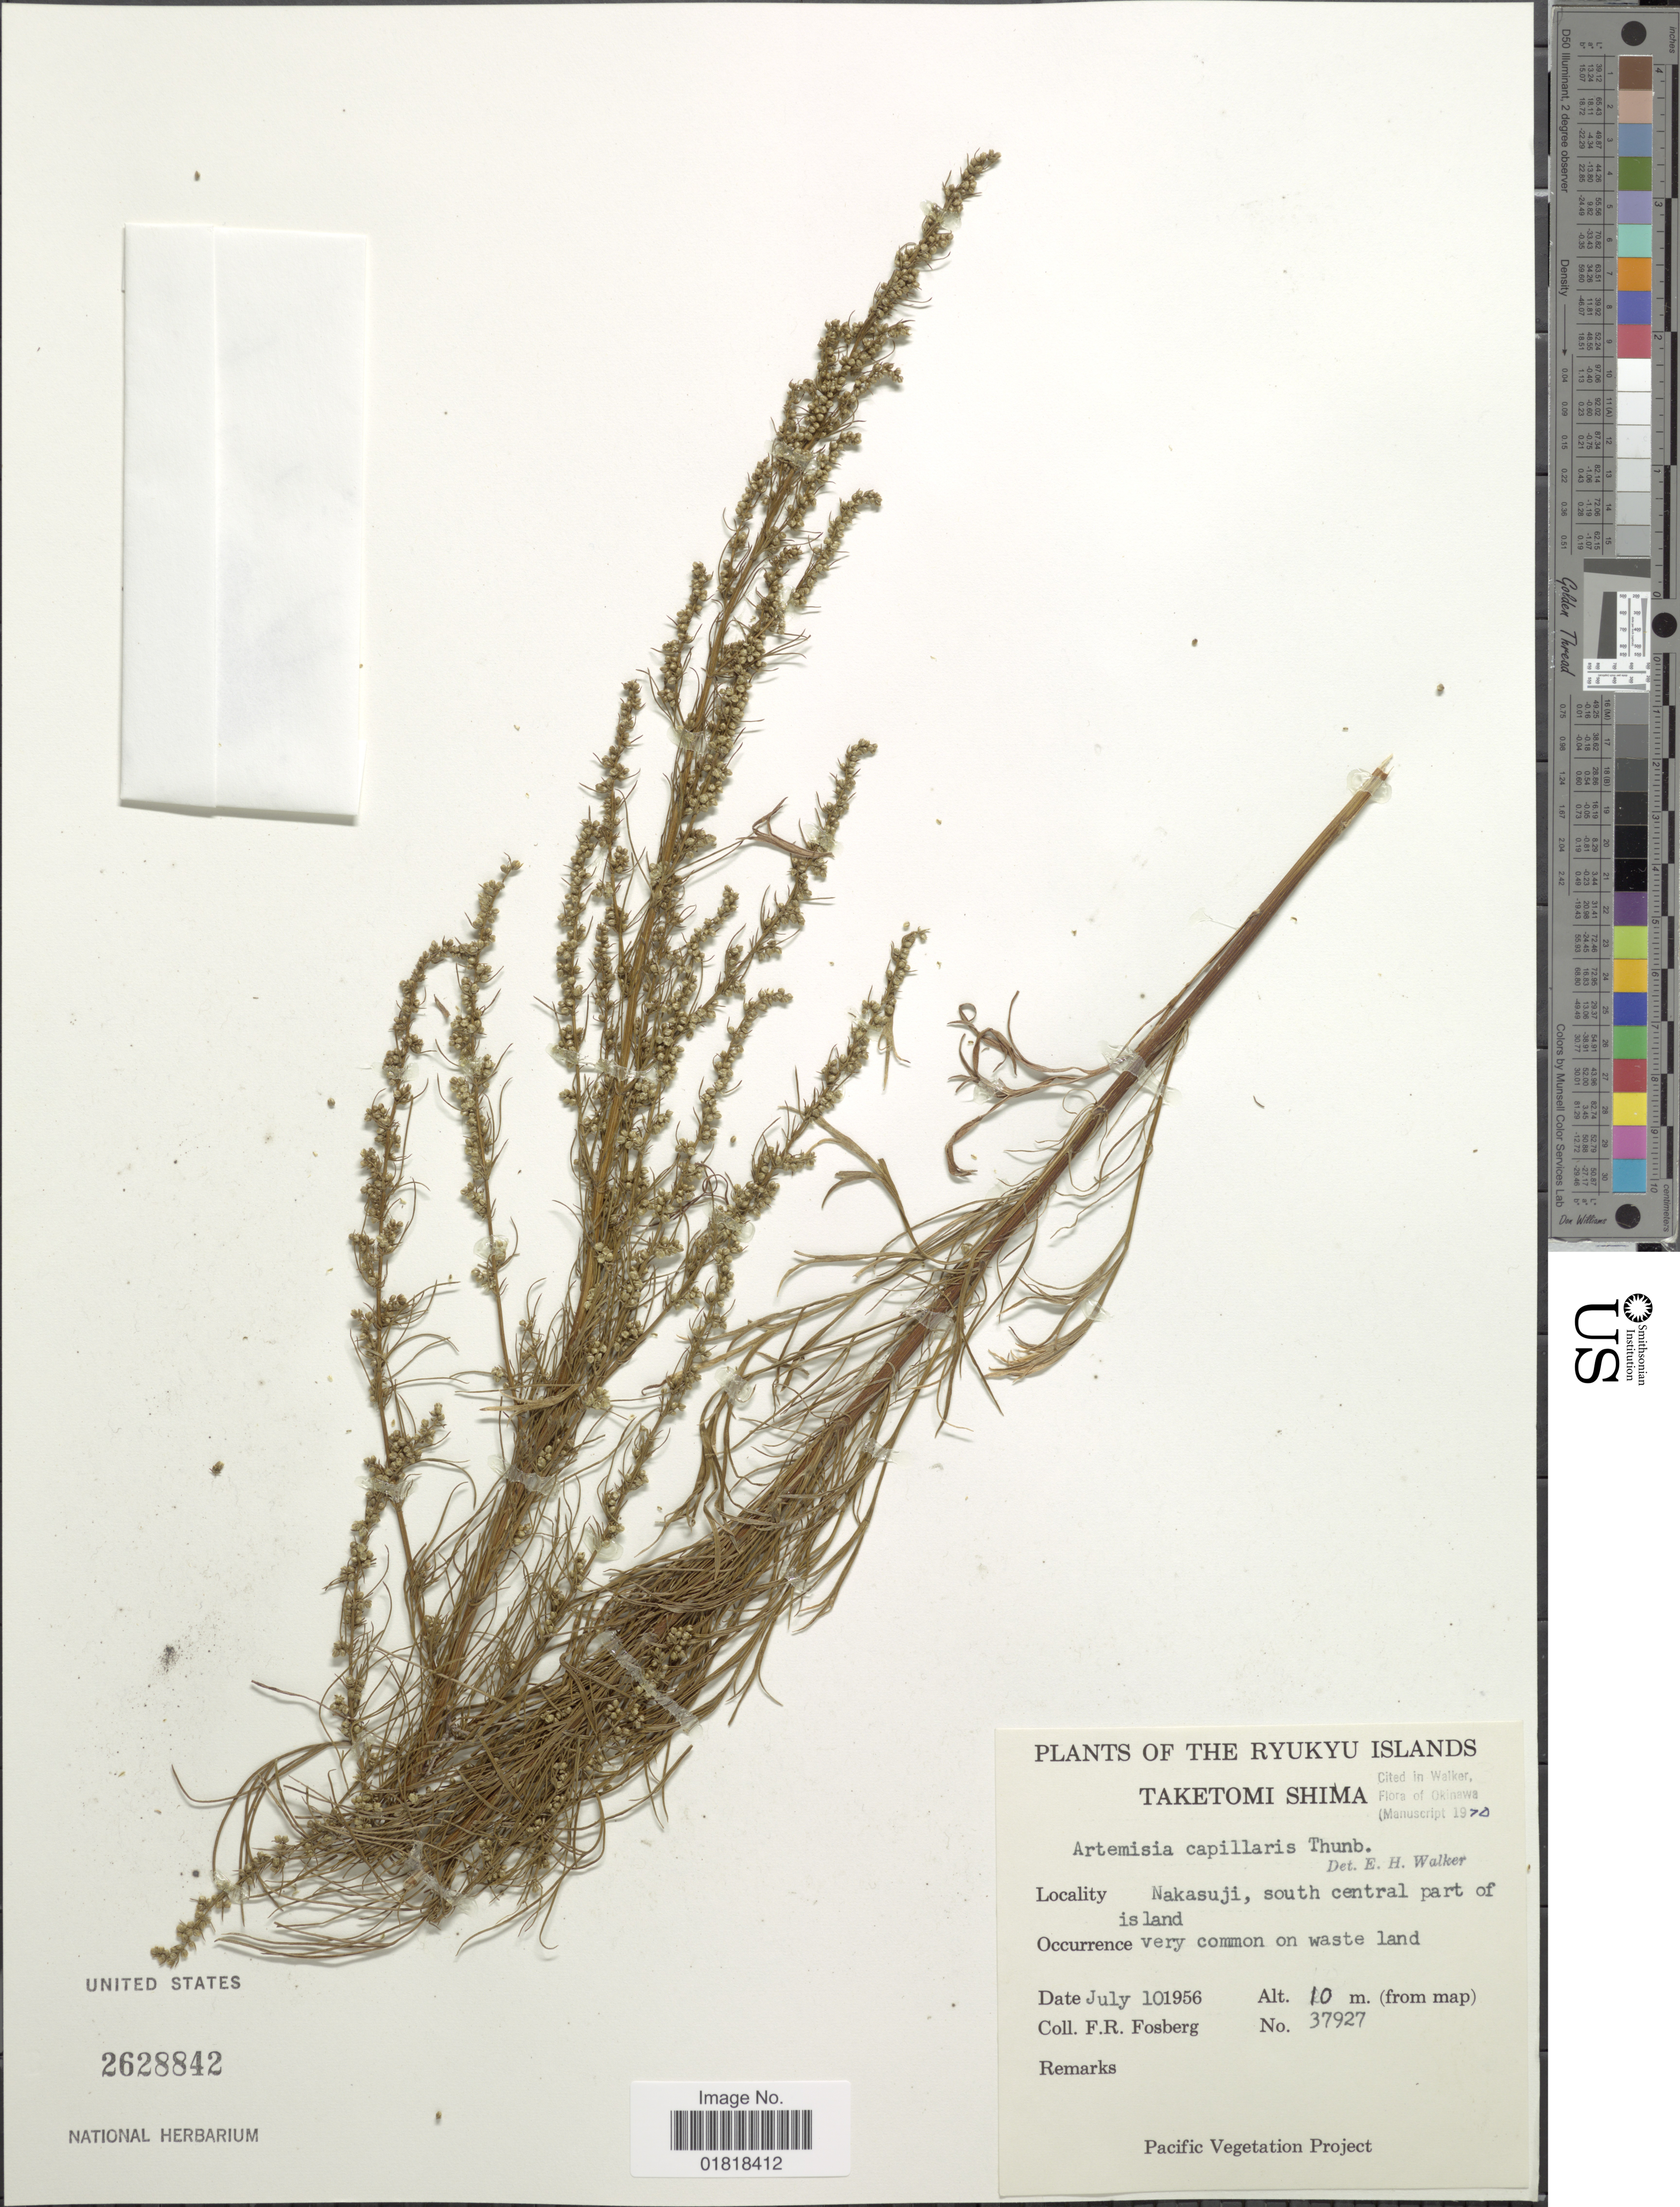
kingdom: Plantae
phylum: Tracheophyta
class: Magnoliopsida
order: Asterales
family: Asteraceae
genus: Artemisia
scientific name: Artemisia capillaris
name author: Thunb.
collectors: F. R. Fosberg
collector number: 37927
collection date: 1956-07-10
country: Japan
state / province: Okinawa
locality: The Ryukyu Islands, Taketomi Shima, Nakasuji, south central part of island, very common on waste land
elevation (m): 10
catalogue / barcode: US 2628842